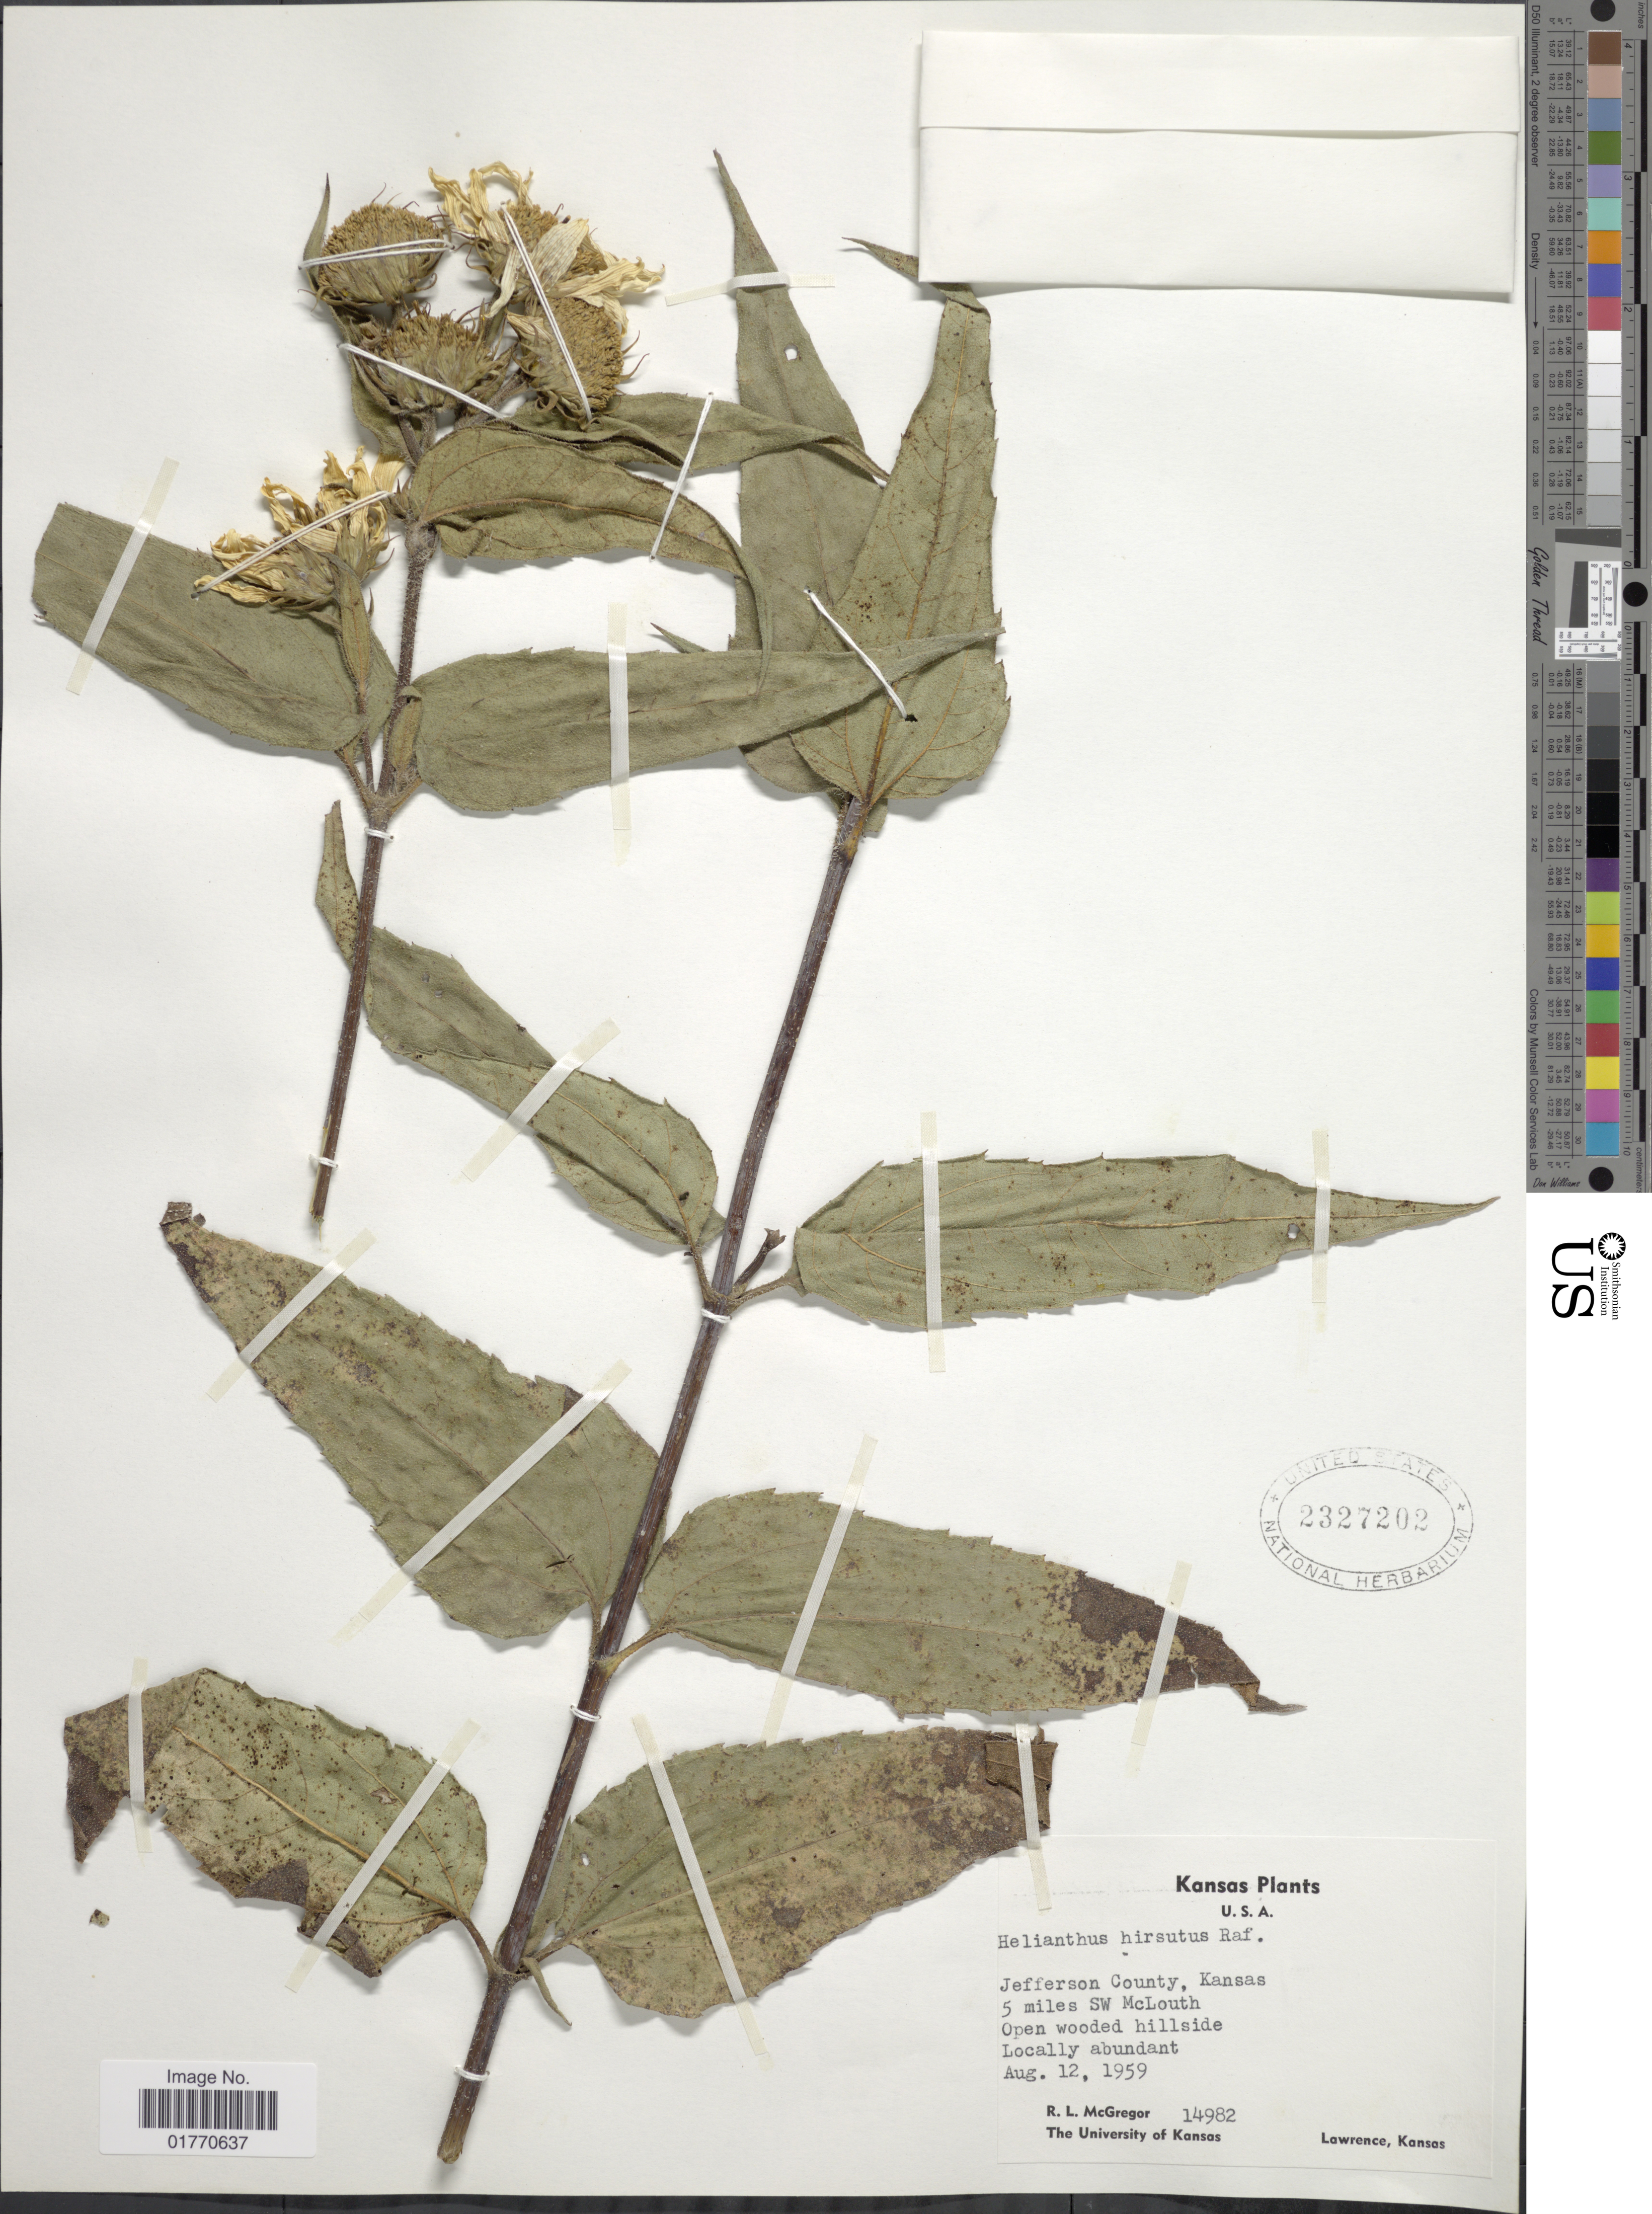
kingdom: Plantae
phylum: Tracheophyta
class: Magnoliopsida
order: Asterales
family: Asteraceae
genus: Helianthus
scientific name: Helianthus hirsutus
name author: Raf.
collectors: R. McGregor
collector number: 14982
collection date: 1959-08-12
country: United States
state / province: Kansas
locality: Jefferson County, 5 miles SW McLouth, open wooded hillside.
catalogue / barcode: US 2327202